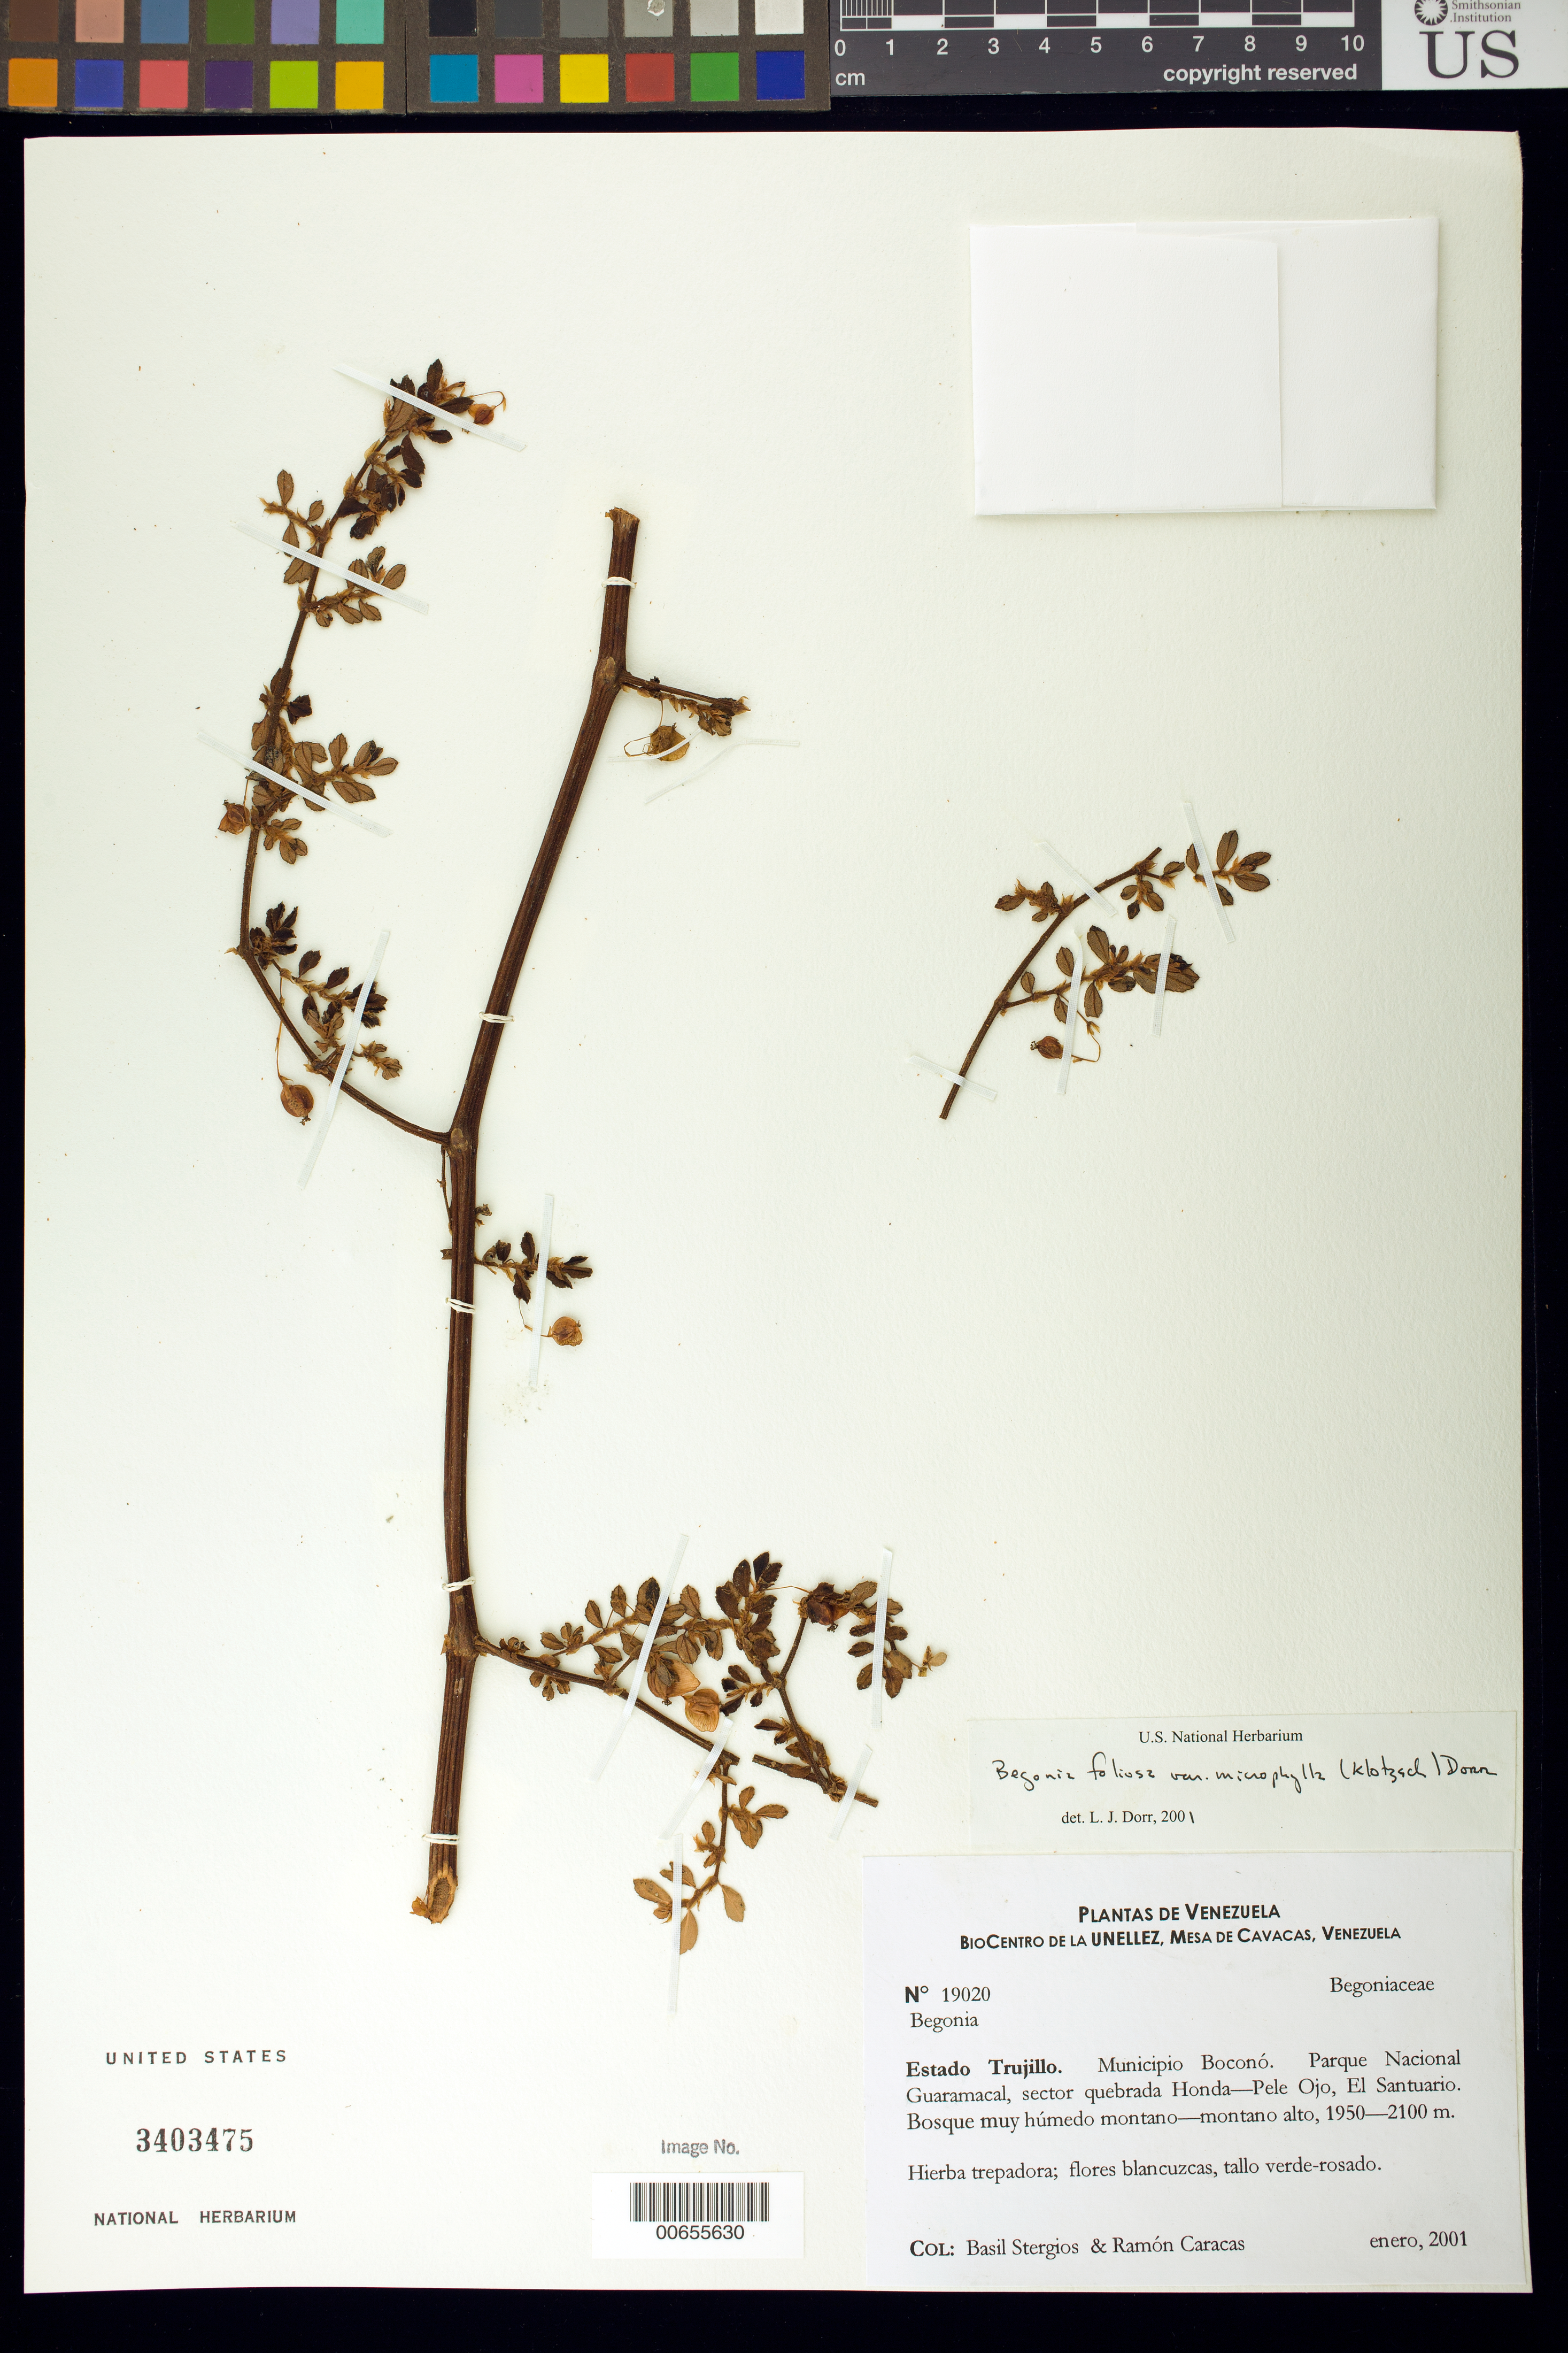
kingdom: Plantae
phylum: Tracheophyta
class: Magnoliopsida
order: Cucurbitales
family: Begoniaceae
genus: Begonia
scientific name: Begonia foliosa var. microphylla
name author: (Klotzsch) Dorr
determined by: Dorr, L. J., (BOT), Smithsonian Institution - National Museum of Natural History (UNITED STATES)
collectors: B. G. Stergios & R. Caracas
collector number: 19020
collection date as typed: Jan 2001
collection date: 2001-01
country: Venezuela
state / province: Trujillo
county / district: Boconó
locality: Parque Nacional Guaramacal, sector quebrada Honda-Pele Ojo, El Santuario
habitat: Bosque muy húmedo montano-montano alto.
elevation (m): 1950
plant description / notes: CTES, PORT, US, VEN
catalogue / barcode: US 3403475